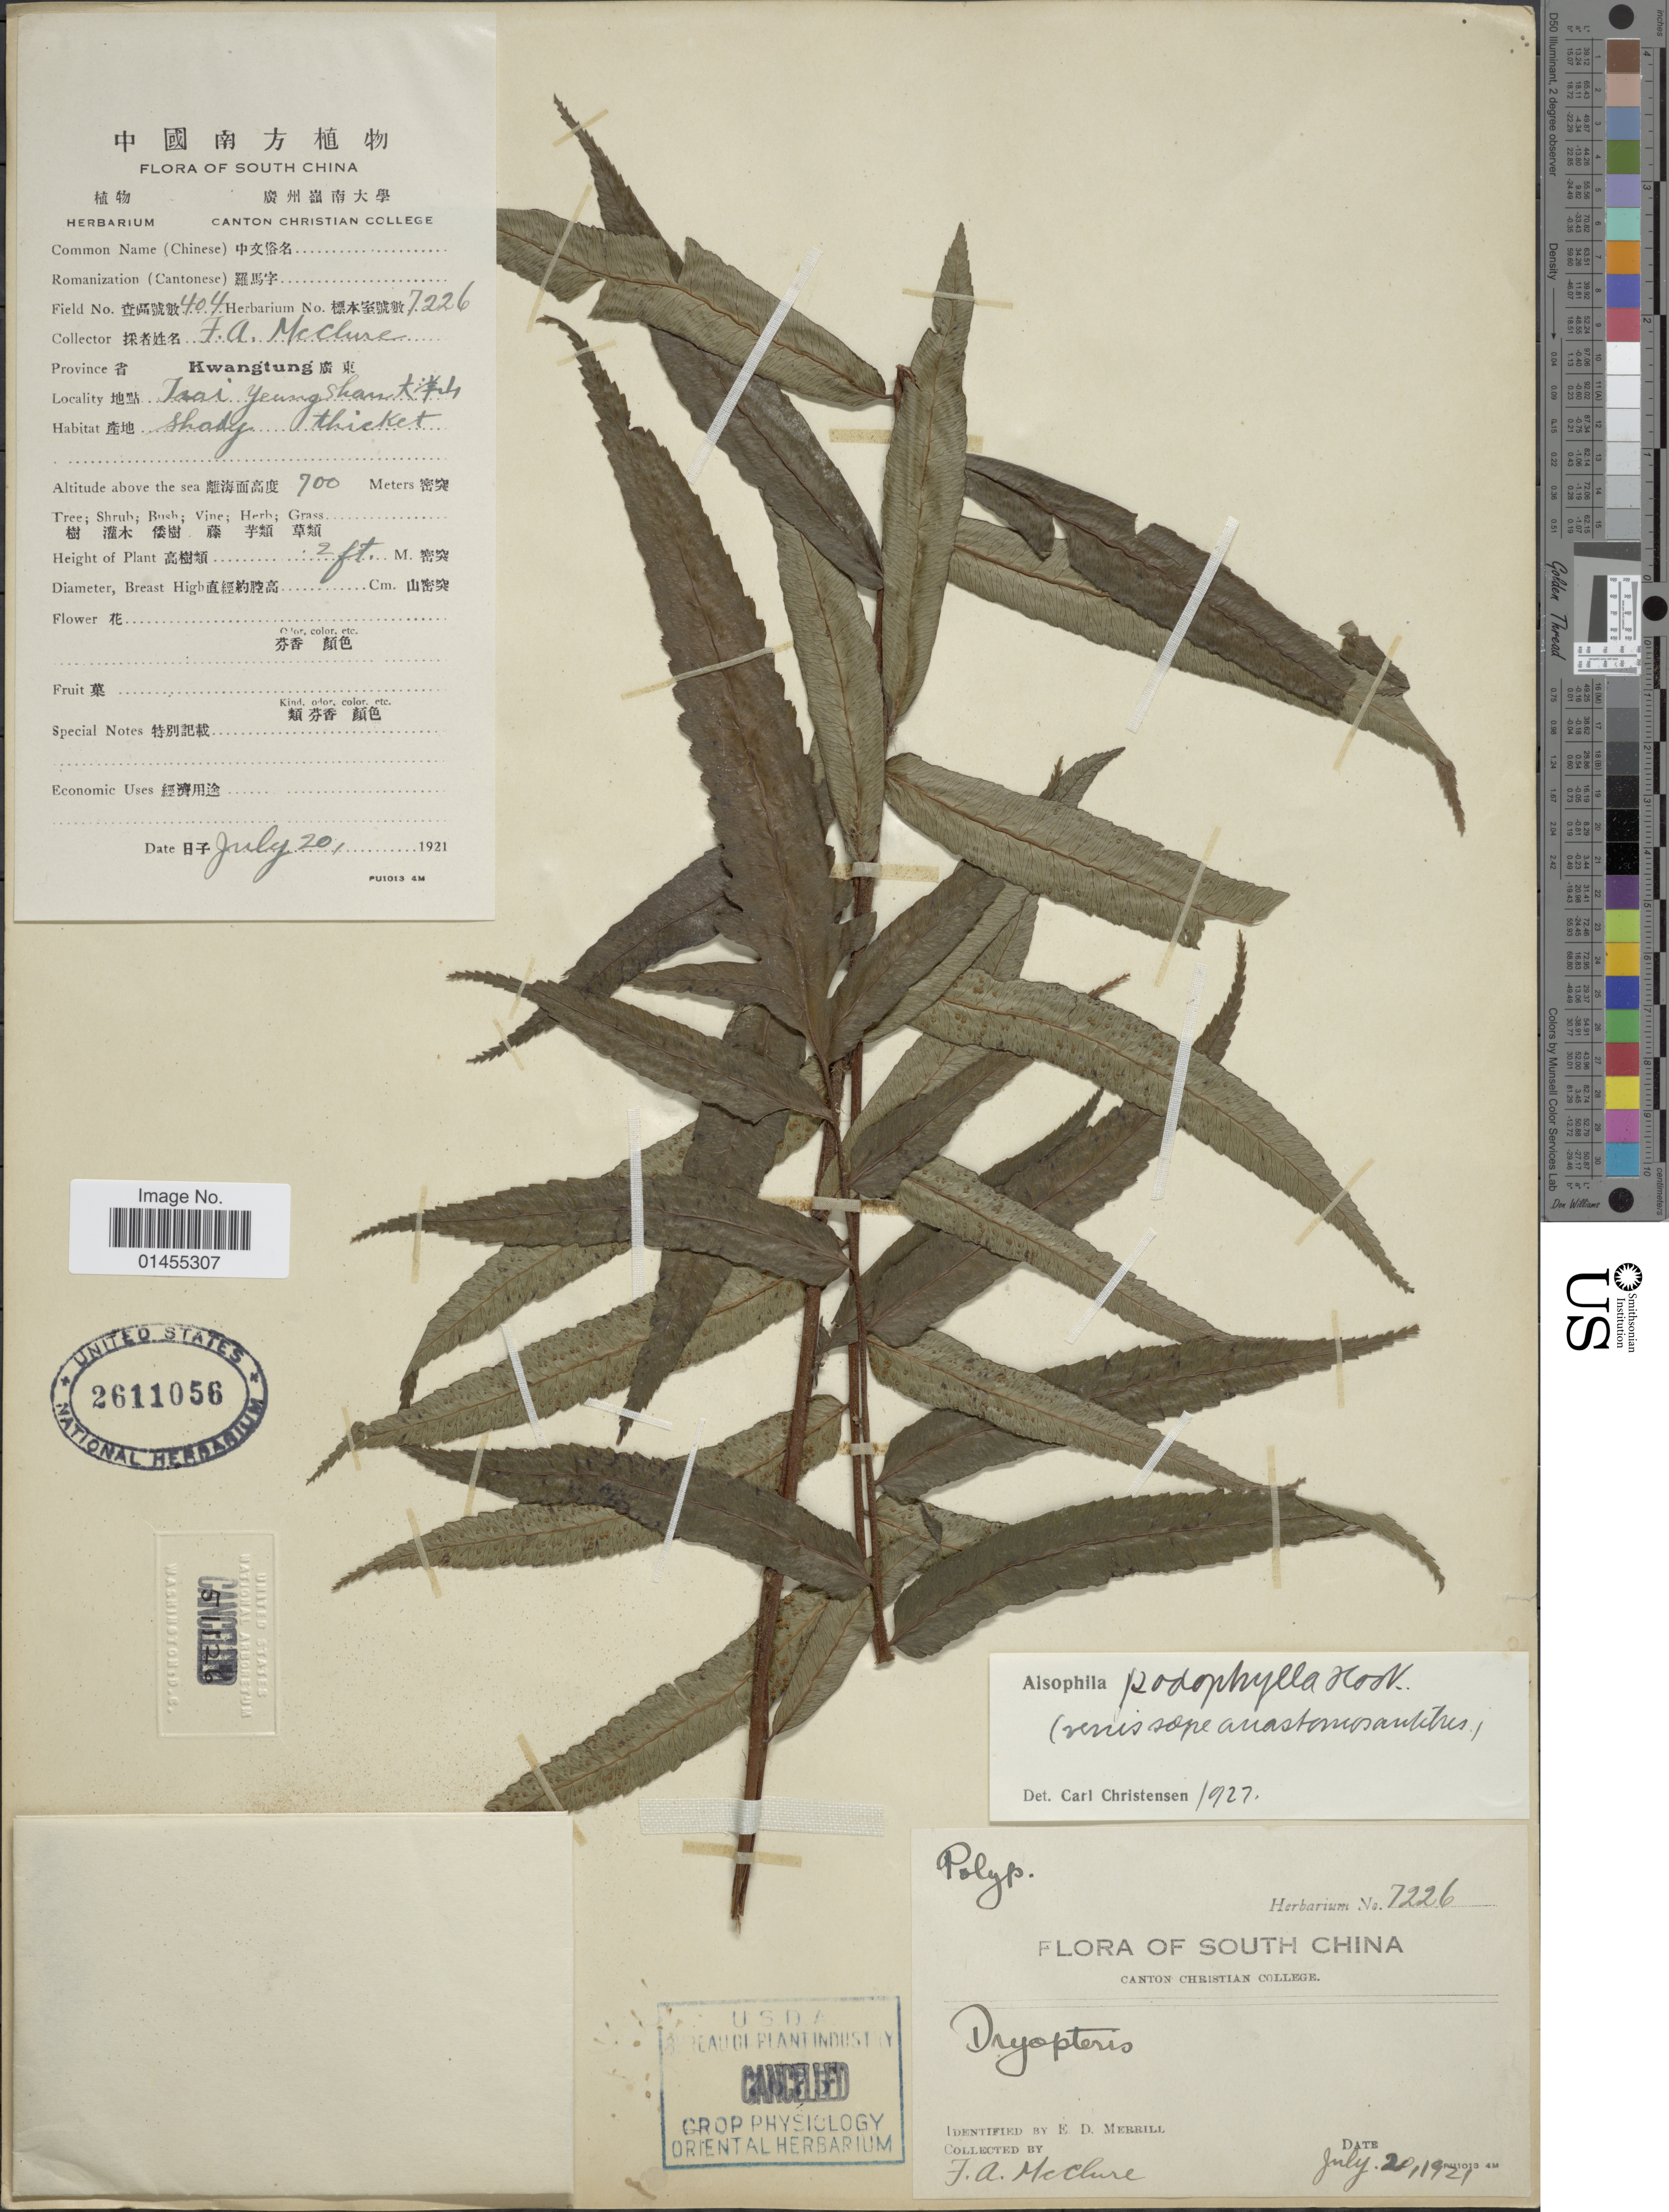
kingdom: Plantae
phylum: Tracheophyta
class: Polypodiopsida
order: Cyatheales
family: Cyatheaceae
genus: Alsophila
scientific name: Alsophila podophylla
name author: Hook.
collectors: F. A. McClure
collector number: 7226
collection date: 1921-07-20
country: China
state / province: Guangdong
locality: South China, Kwangtung, Laai Yeung Shaan X.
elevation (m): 700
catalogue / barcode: US 211056